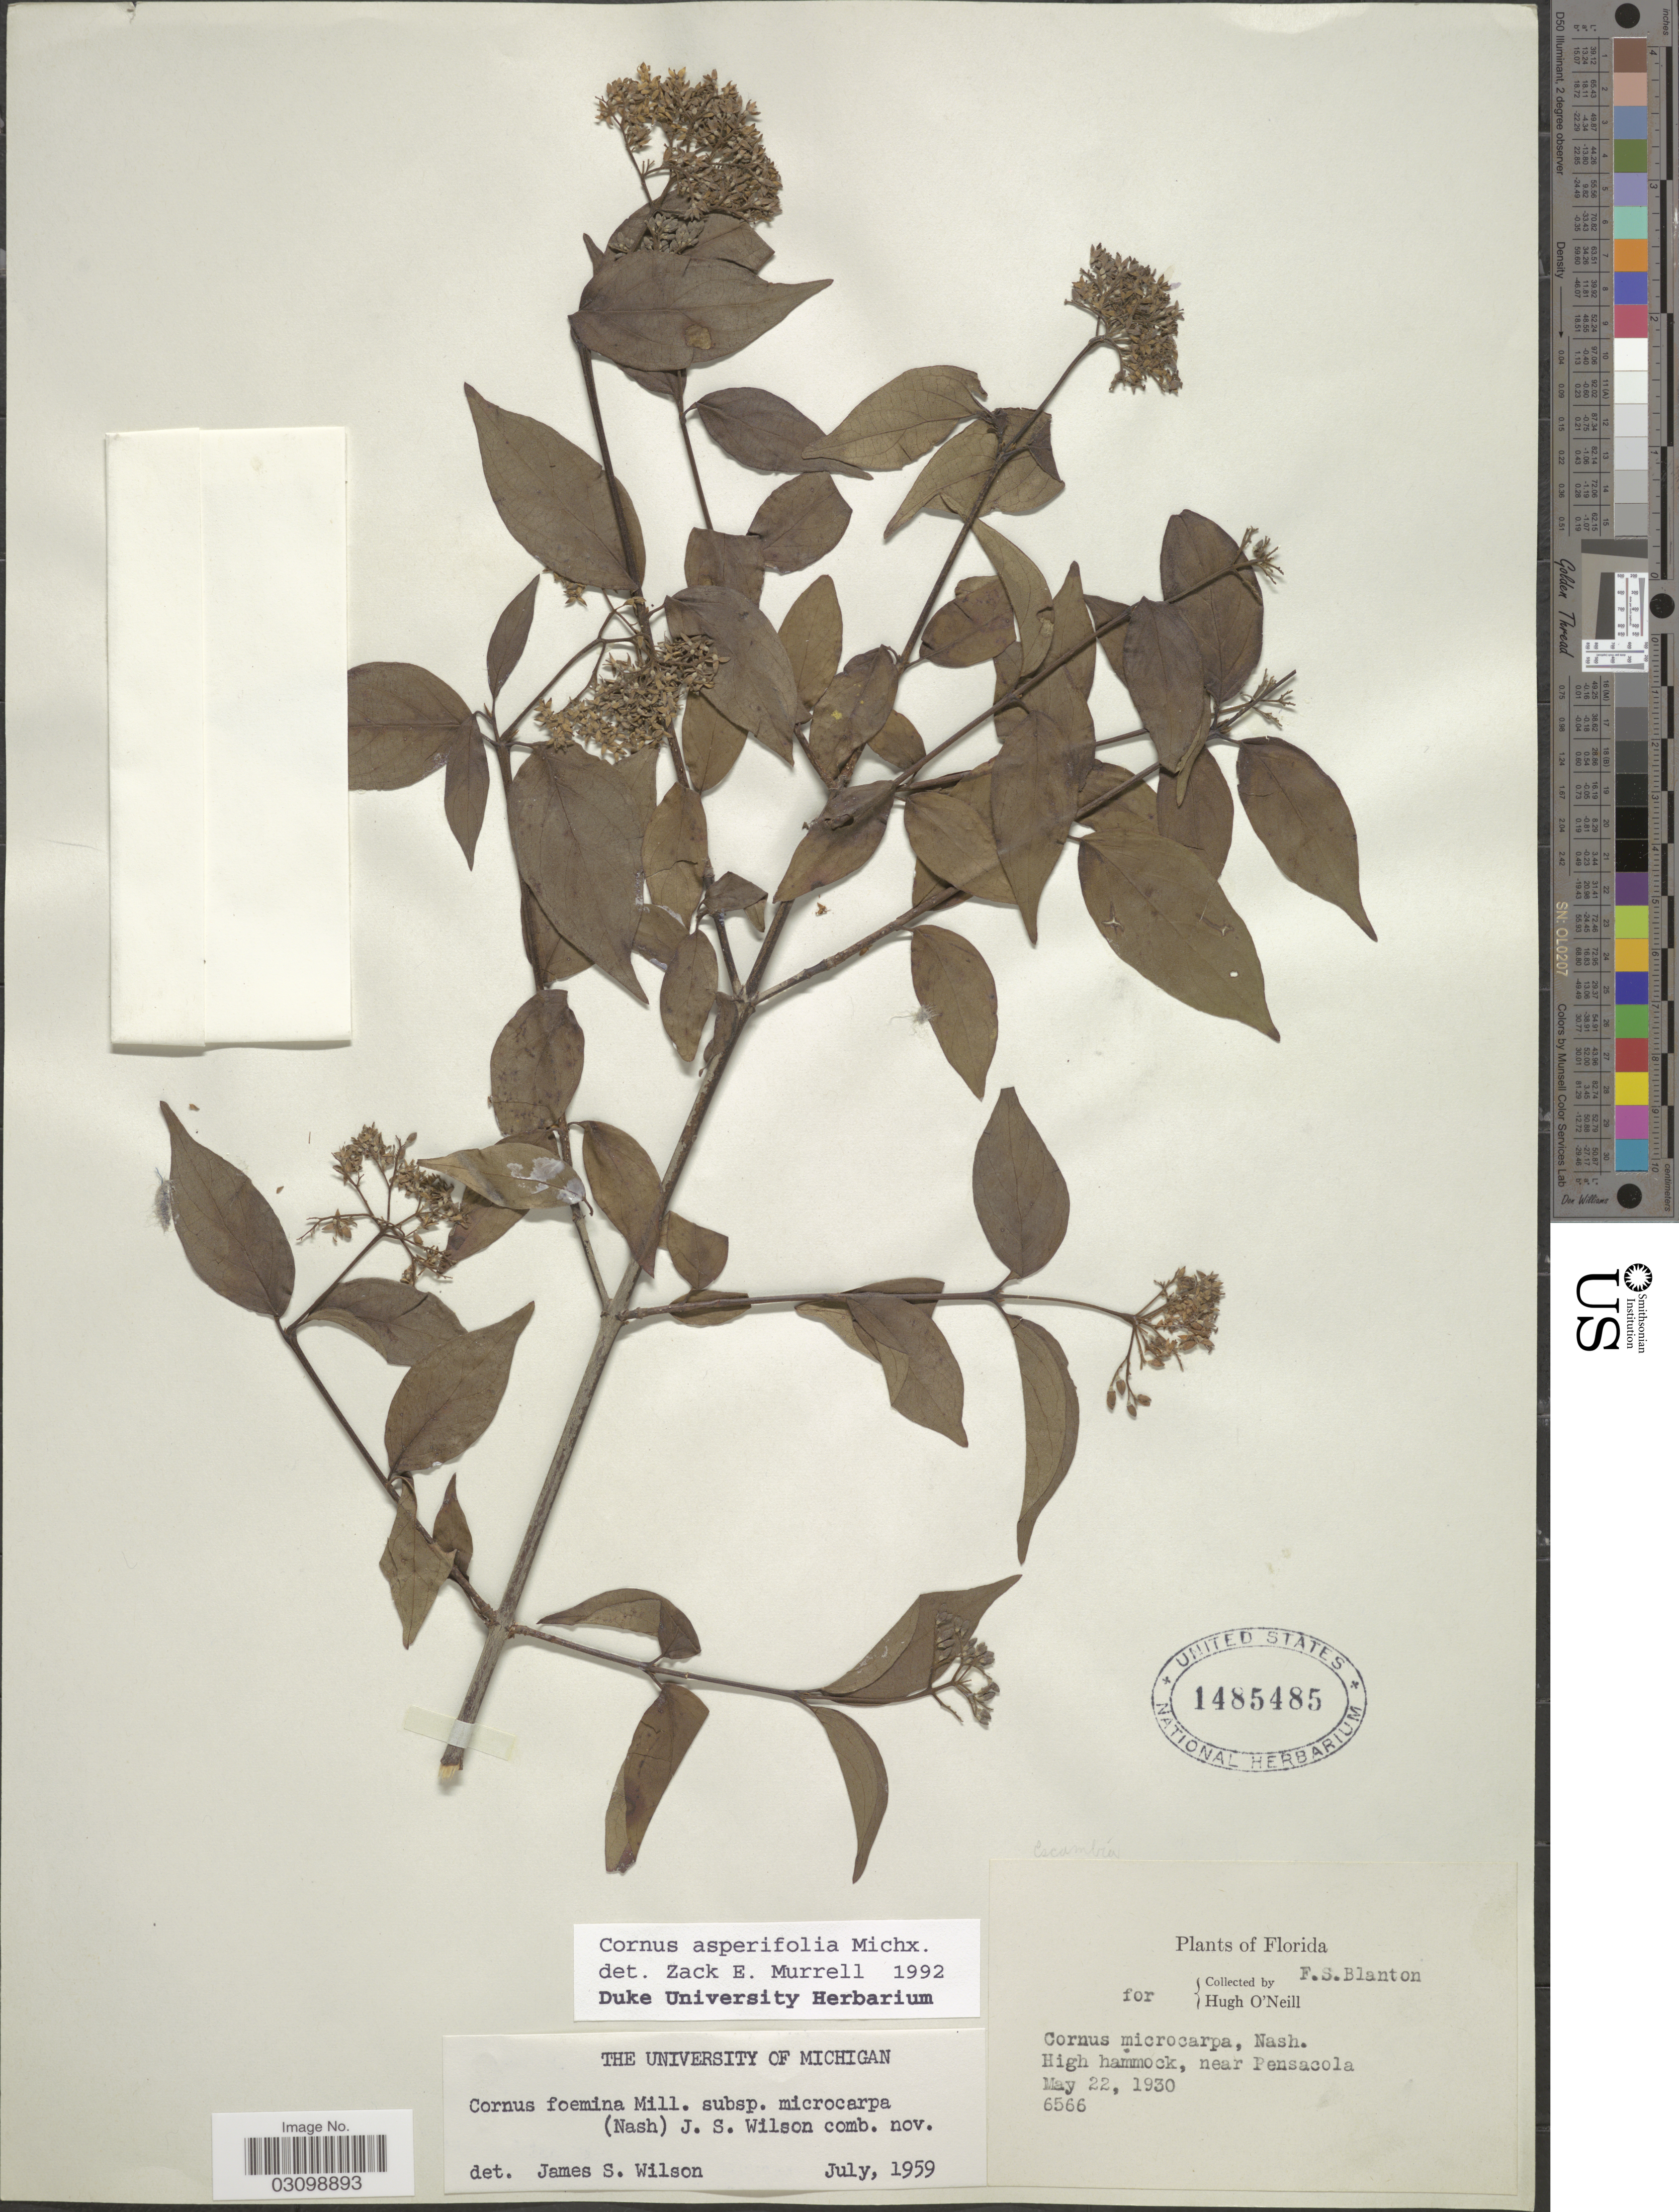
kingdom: Plantae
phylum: Tracheophyta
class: Magnoliopsida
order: Cornales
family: Cornaceae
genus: Cornus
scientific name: Cornus asperifolia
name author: Michx.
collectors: F. S. Blanton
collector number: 6566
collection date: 1930-05-22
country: United States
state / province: Florida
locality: High hammock, near Pensacola.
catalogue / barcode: US 1485485